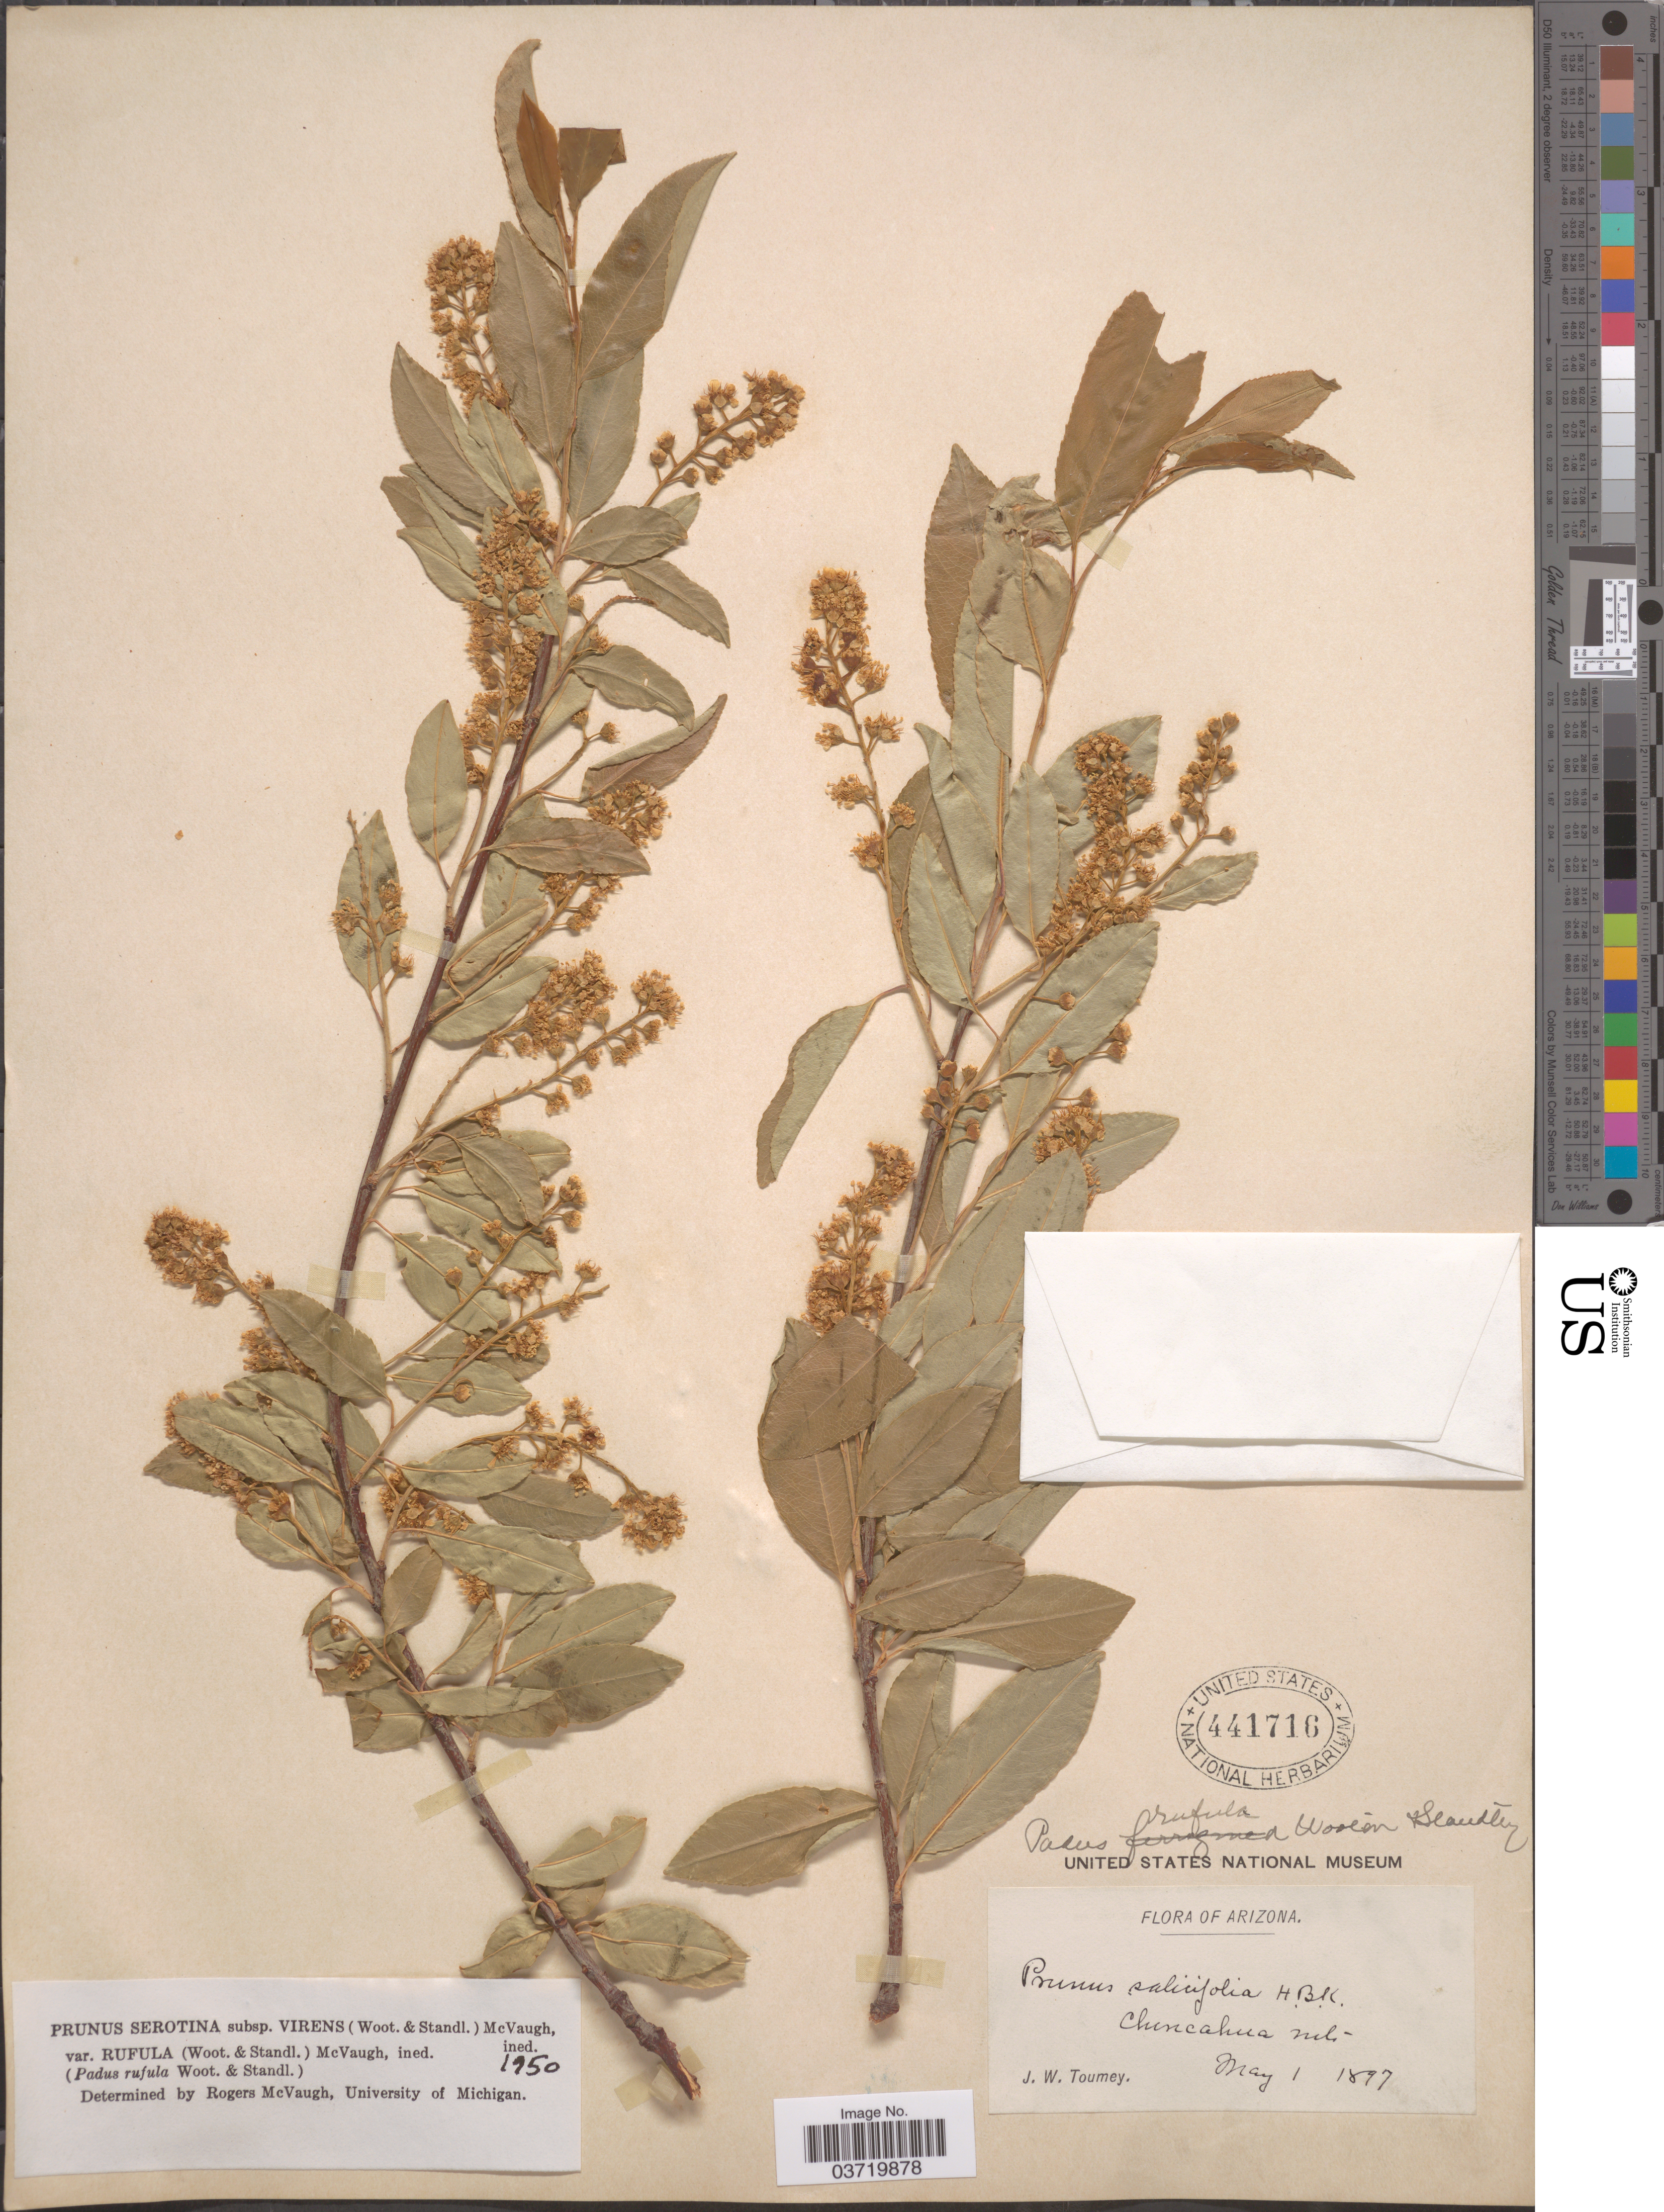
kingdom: Plantae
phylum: Tracheophyta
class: Magnoliopsida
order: Rosales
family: Rosaceae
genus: Prunus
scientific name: Prunus serotina var. rufula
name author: (Wooton & Standl.) McVaugh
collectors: J. W. Toumey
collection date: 1897-05-01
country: United States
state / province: Arizona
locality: Chiricahua Mts.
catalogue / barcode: US 441716